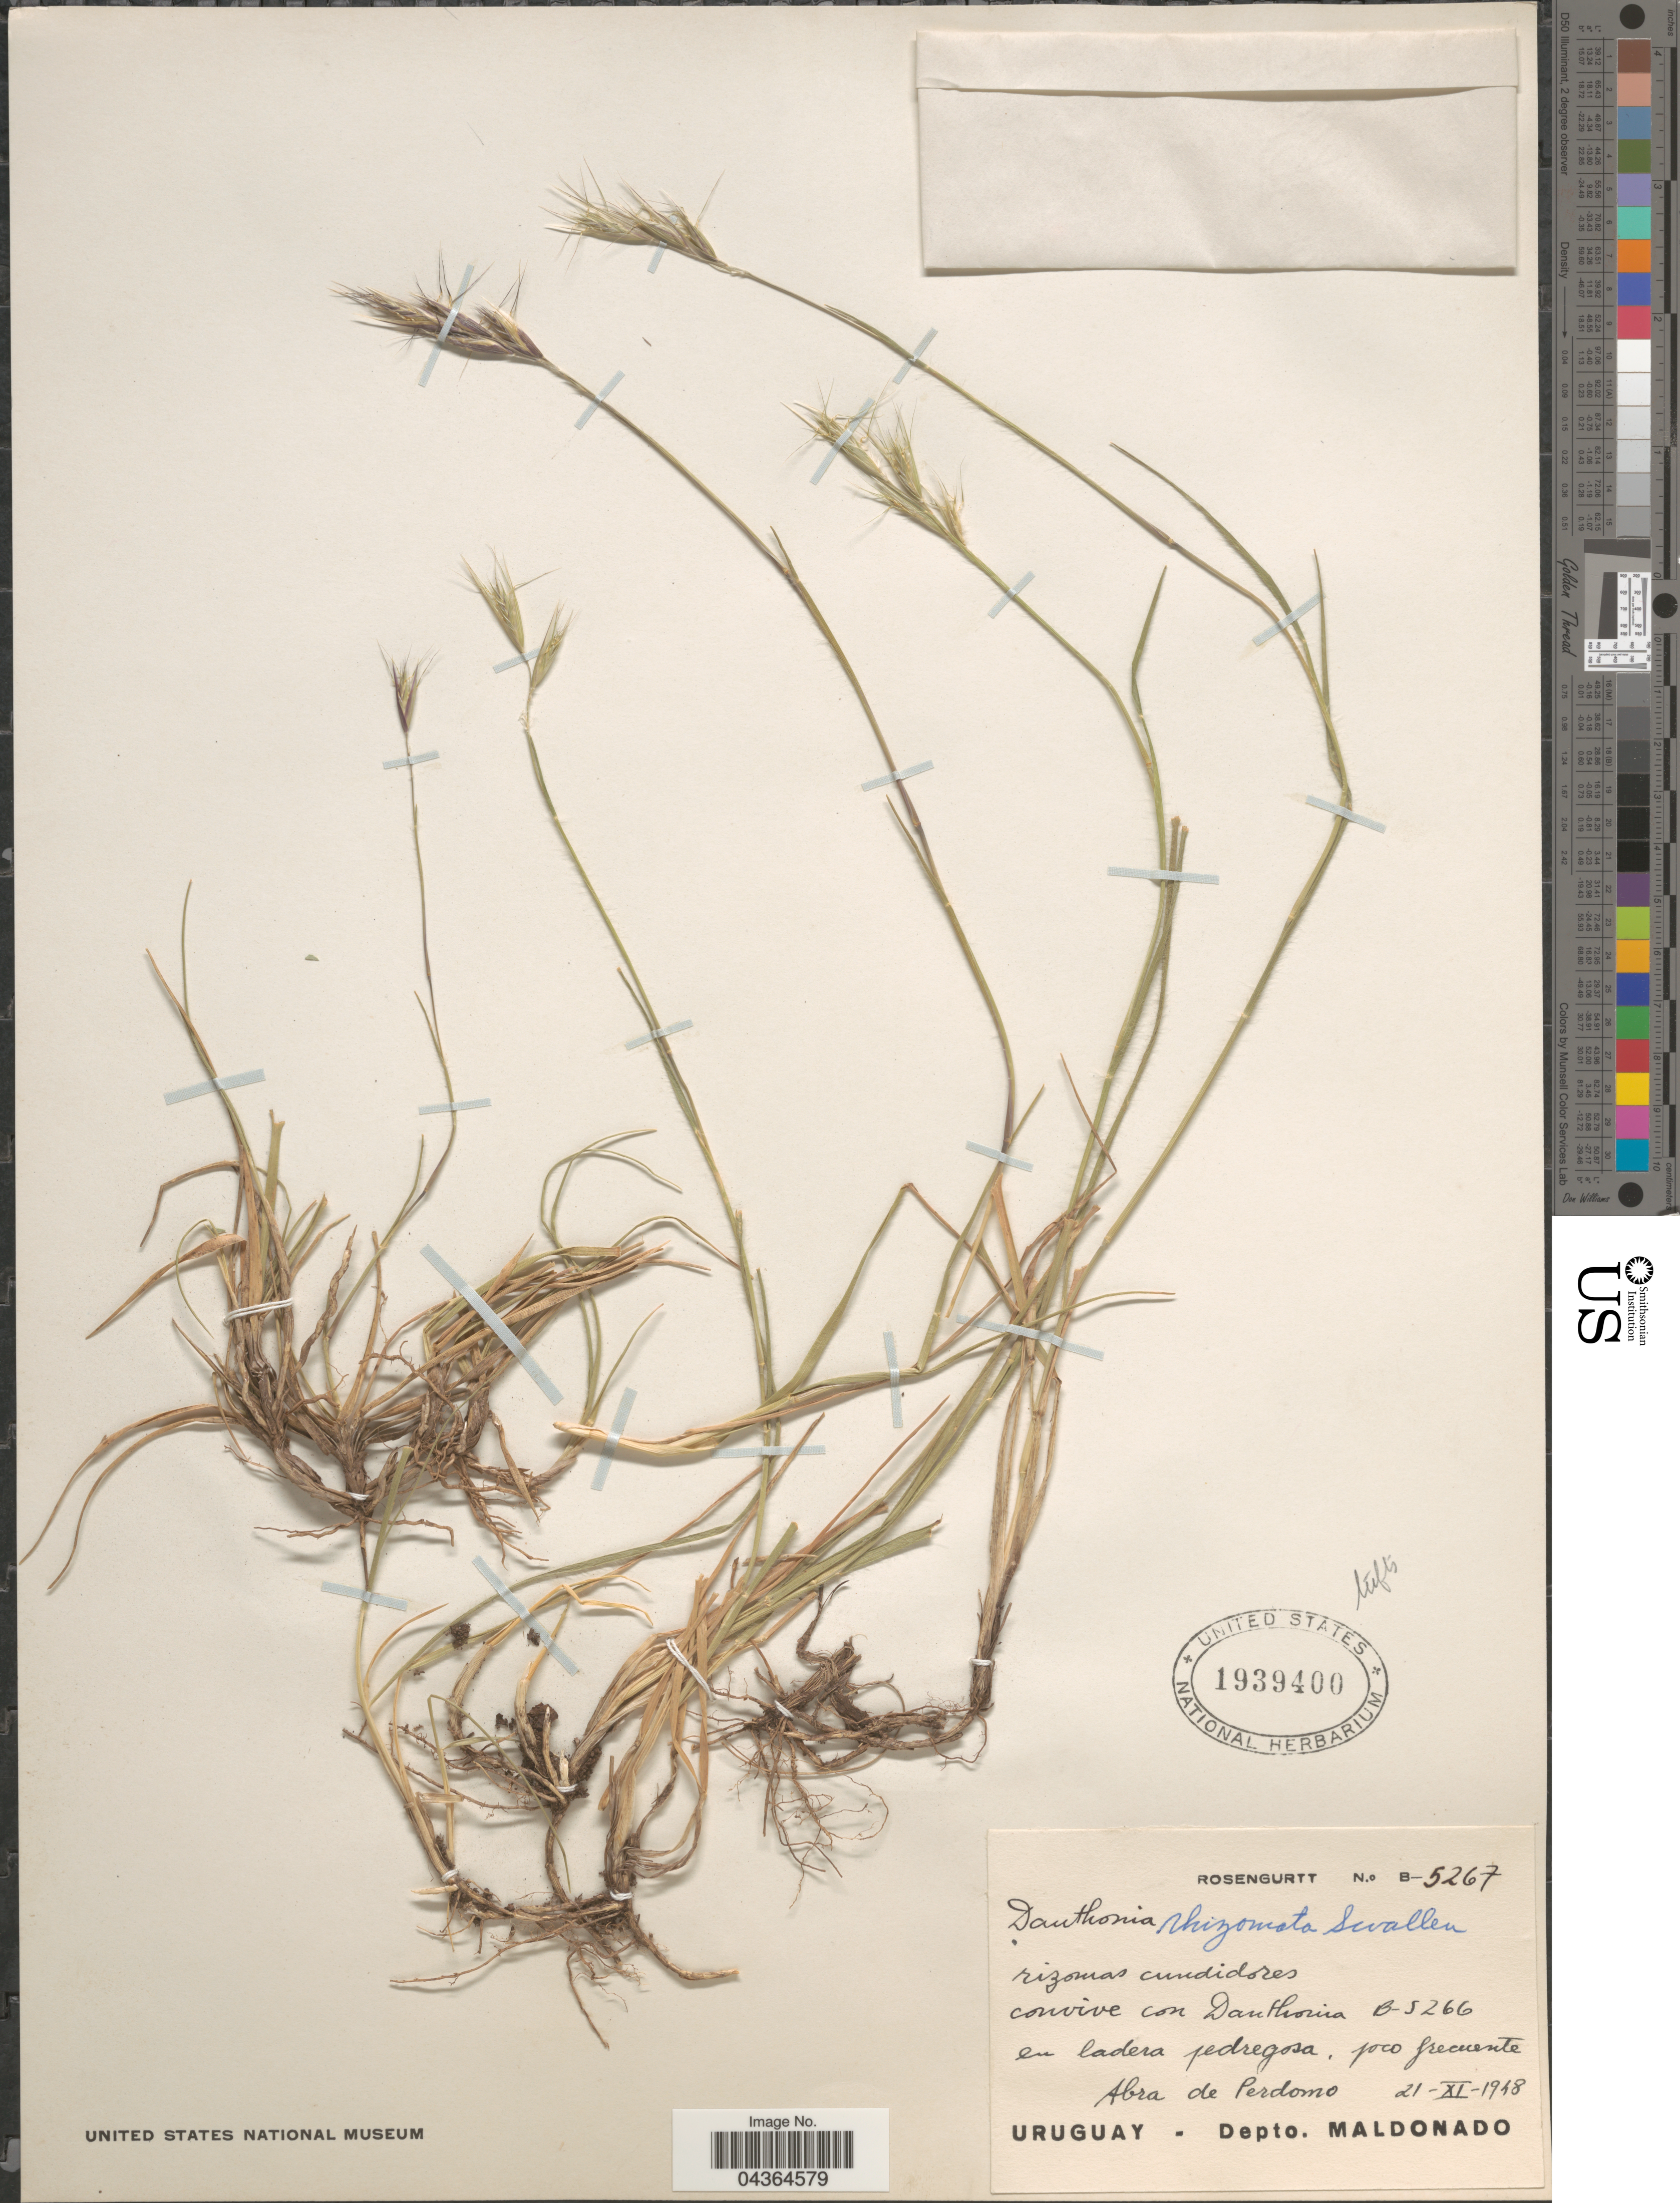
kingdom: Plantae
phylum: Tracheophyta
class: Liliopsida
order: Poales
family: Poaceae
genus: Danthonia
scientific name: Danthonia rhizomata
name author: Swallen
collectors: Rosengurtt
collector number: B-5267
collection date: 1948-11-21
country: Uruguay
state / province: Maldonado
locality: Abra de Perdomo. Depto. Maldonado.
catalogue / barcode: US 1939400